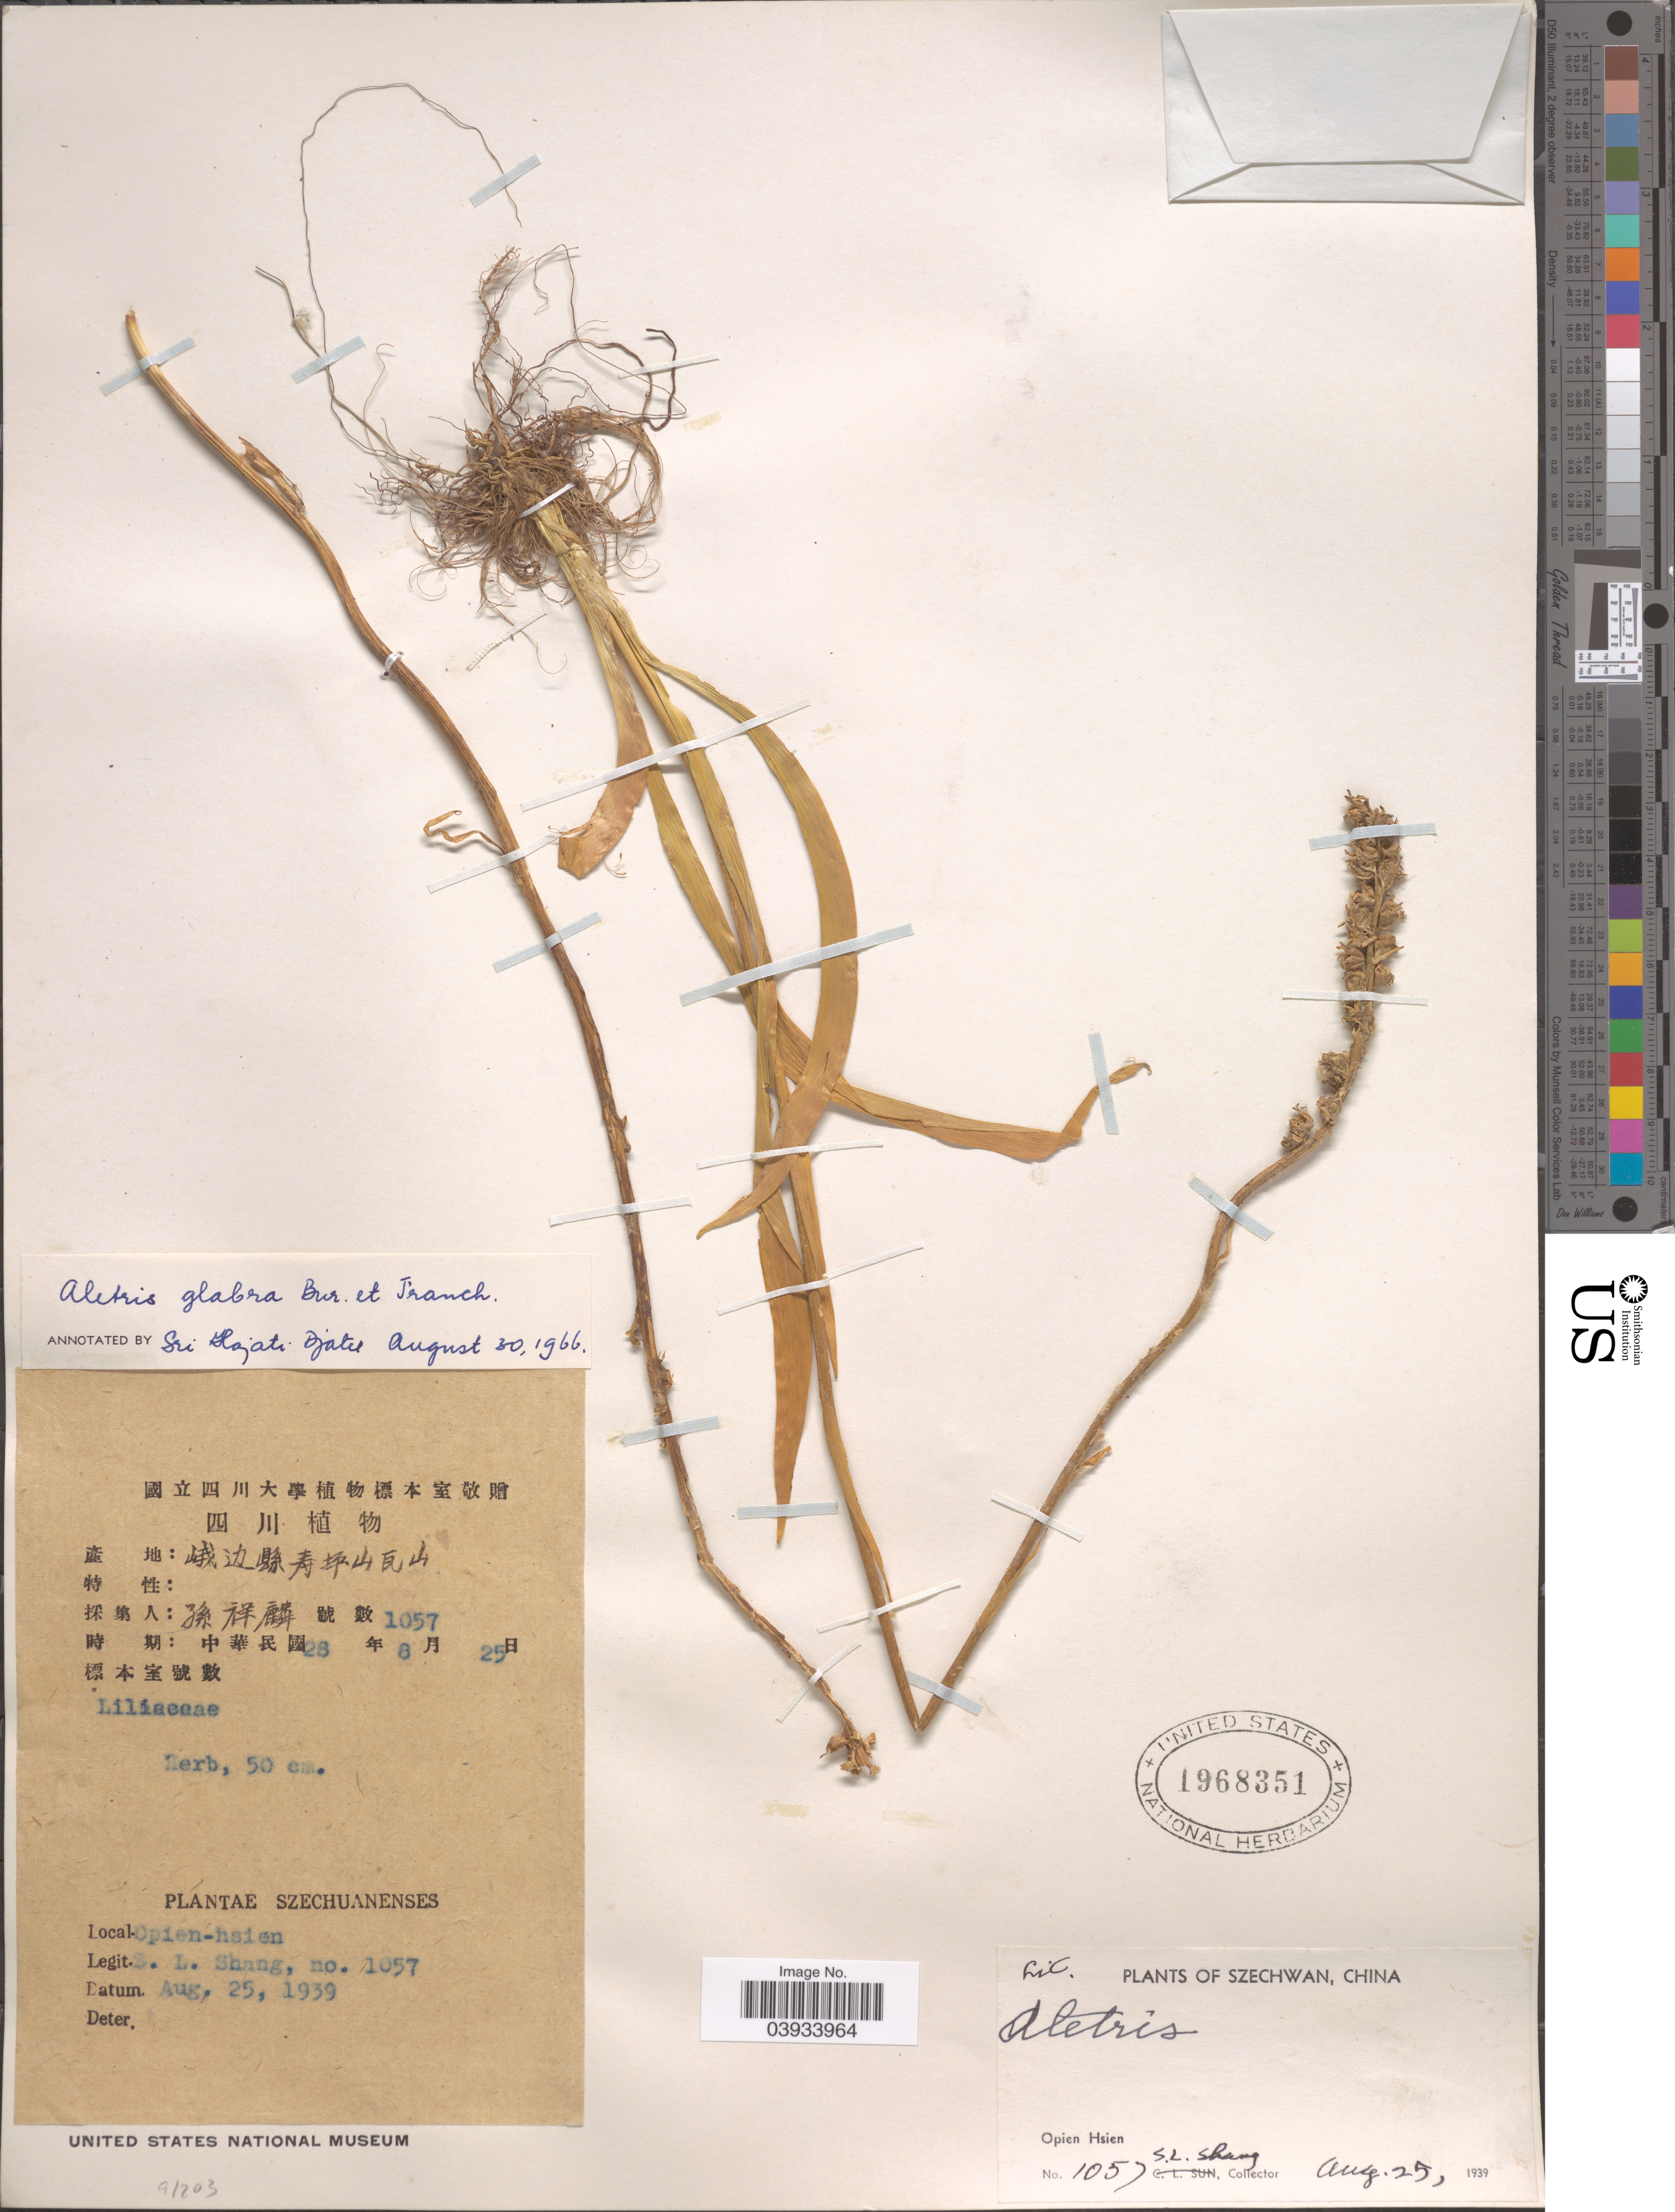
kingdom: Plantae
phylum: Tracheophyta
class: Liliopsida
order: Dioscoreales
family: Nartheciaceae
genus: Aletris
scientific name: Aletris glabra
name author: Bureau & Franch.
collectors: S. Shang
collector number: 1057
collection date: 1939-08-25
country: China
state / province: Sichuan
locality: Szechwan. Opien-hsien.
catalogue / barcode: US 1968351